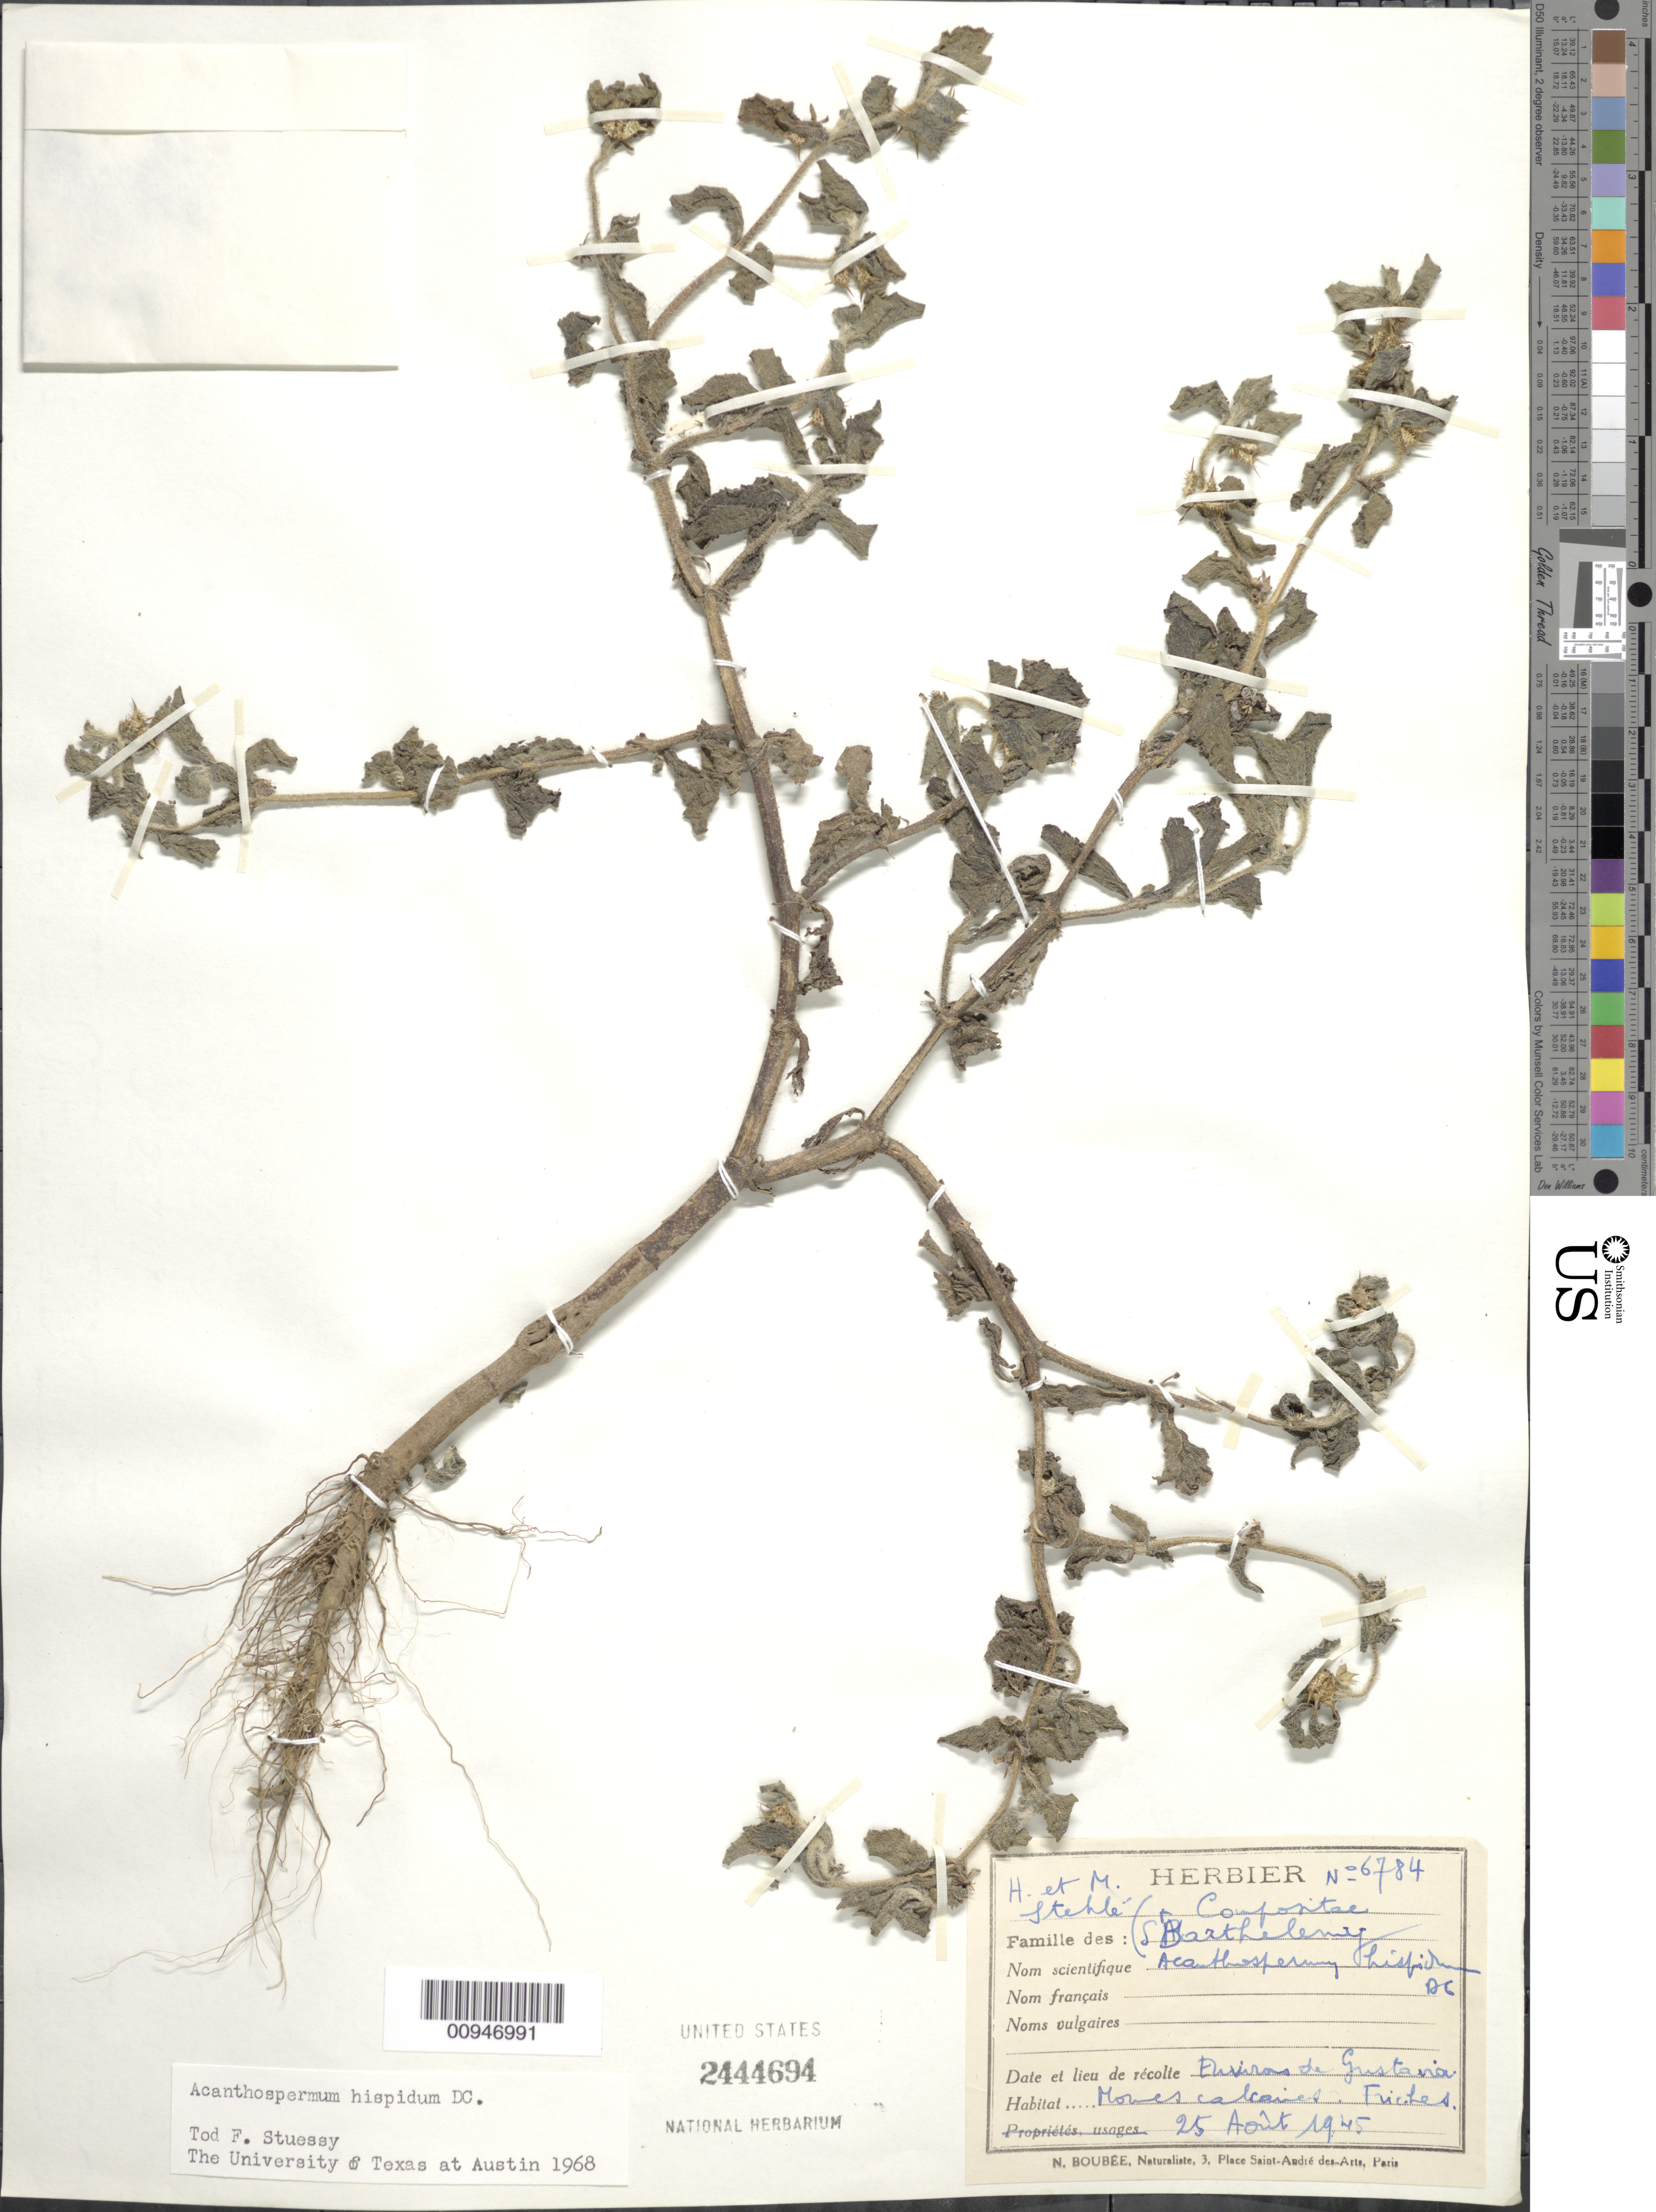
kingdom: Plantae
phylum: Tracheophyta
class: Magnoliopsida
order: Asterales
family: Asteraceae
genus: Acanthospermum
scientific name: Acanthospermum hispidum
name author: DC.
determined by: Stuessy, T. F.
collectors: H. Stehlé & M. Stehlé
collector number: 6784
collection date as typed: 25 Aug 1945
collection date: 1945-08-25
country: Saint Barthélemy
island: St. Barthélemy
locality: Environs de Gustavia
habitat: Mornes calcaires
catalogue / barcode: US 2444694